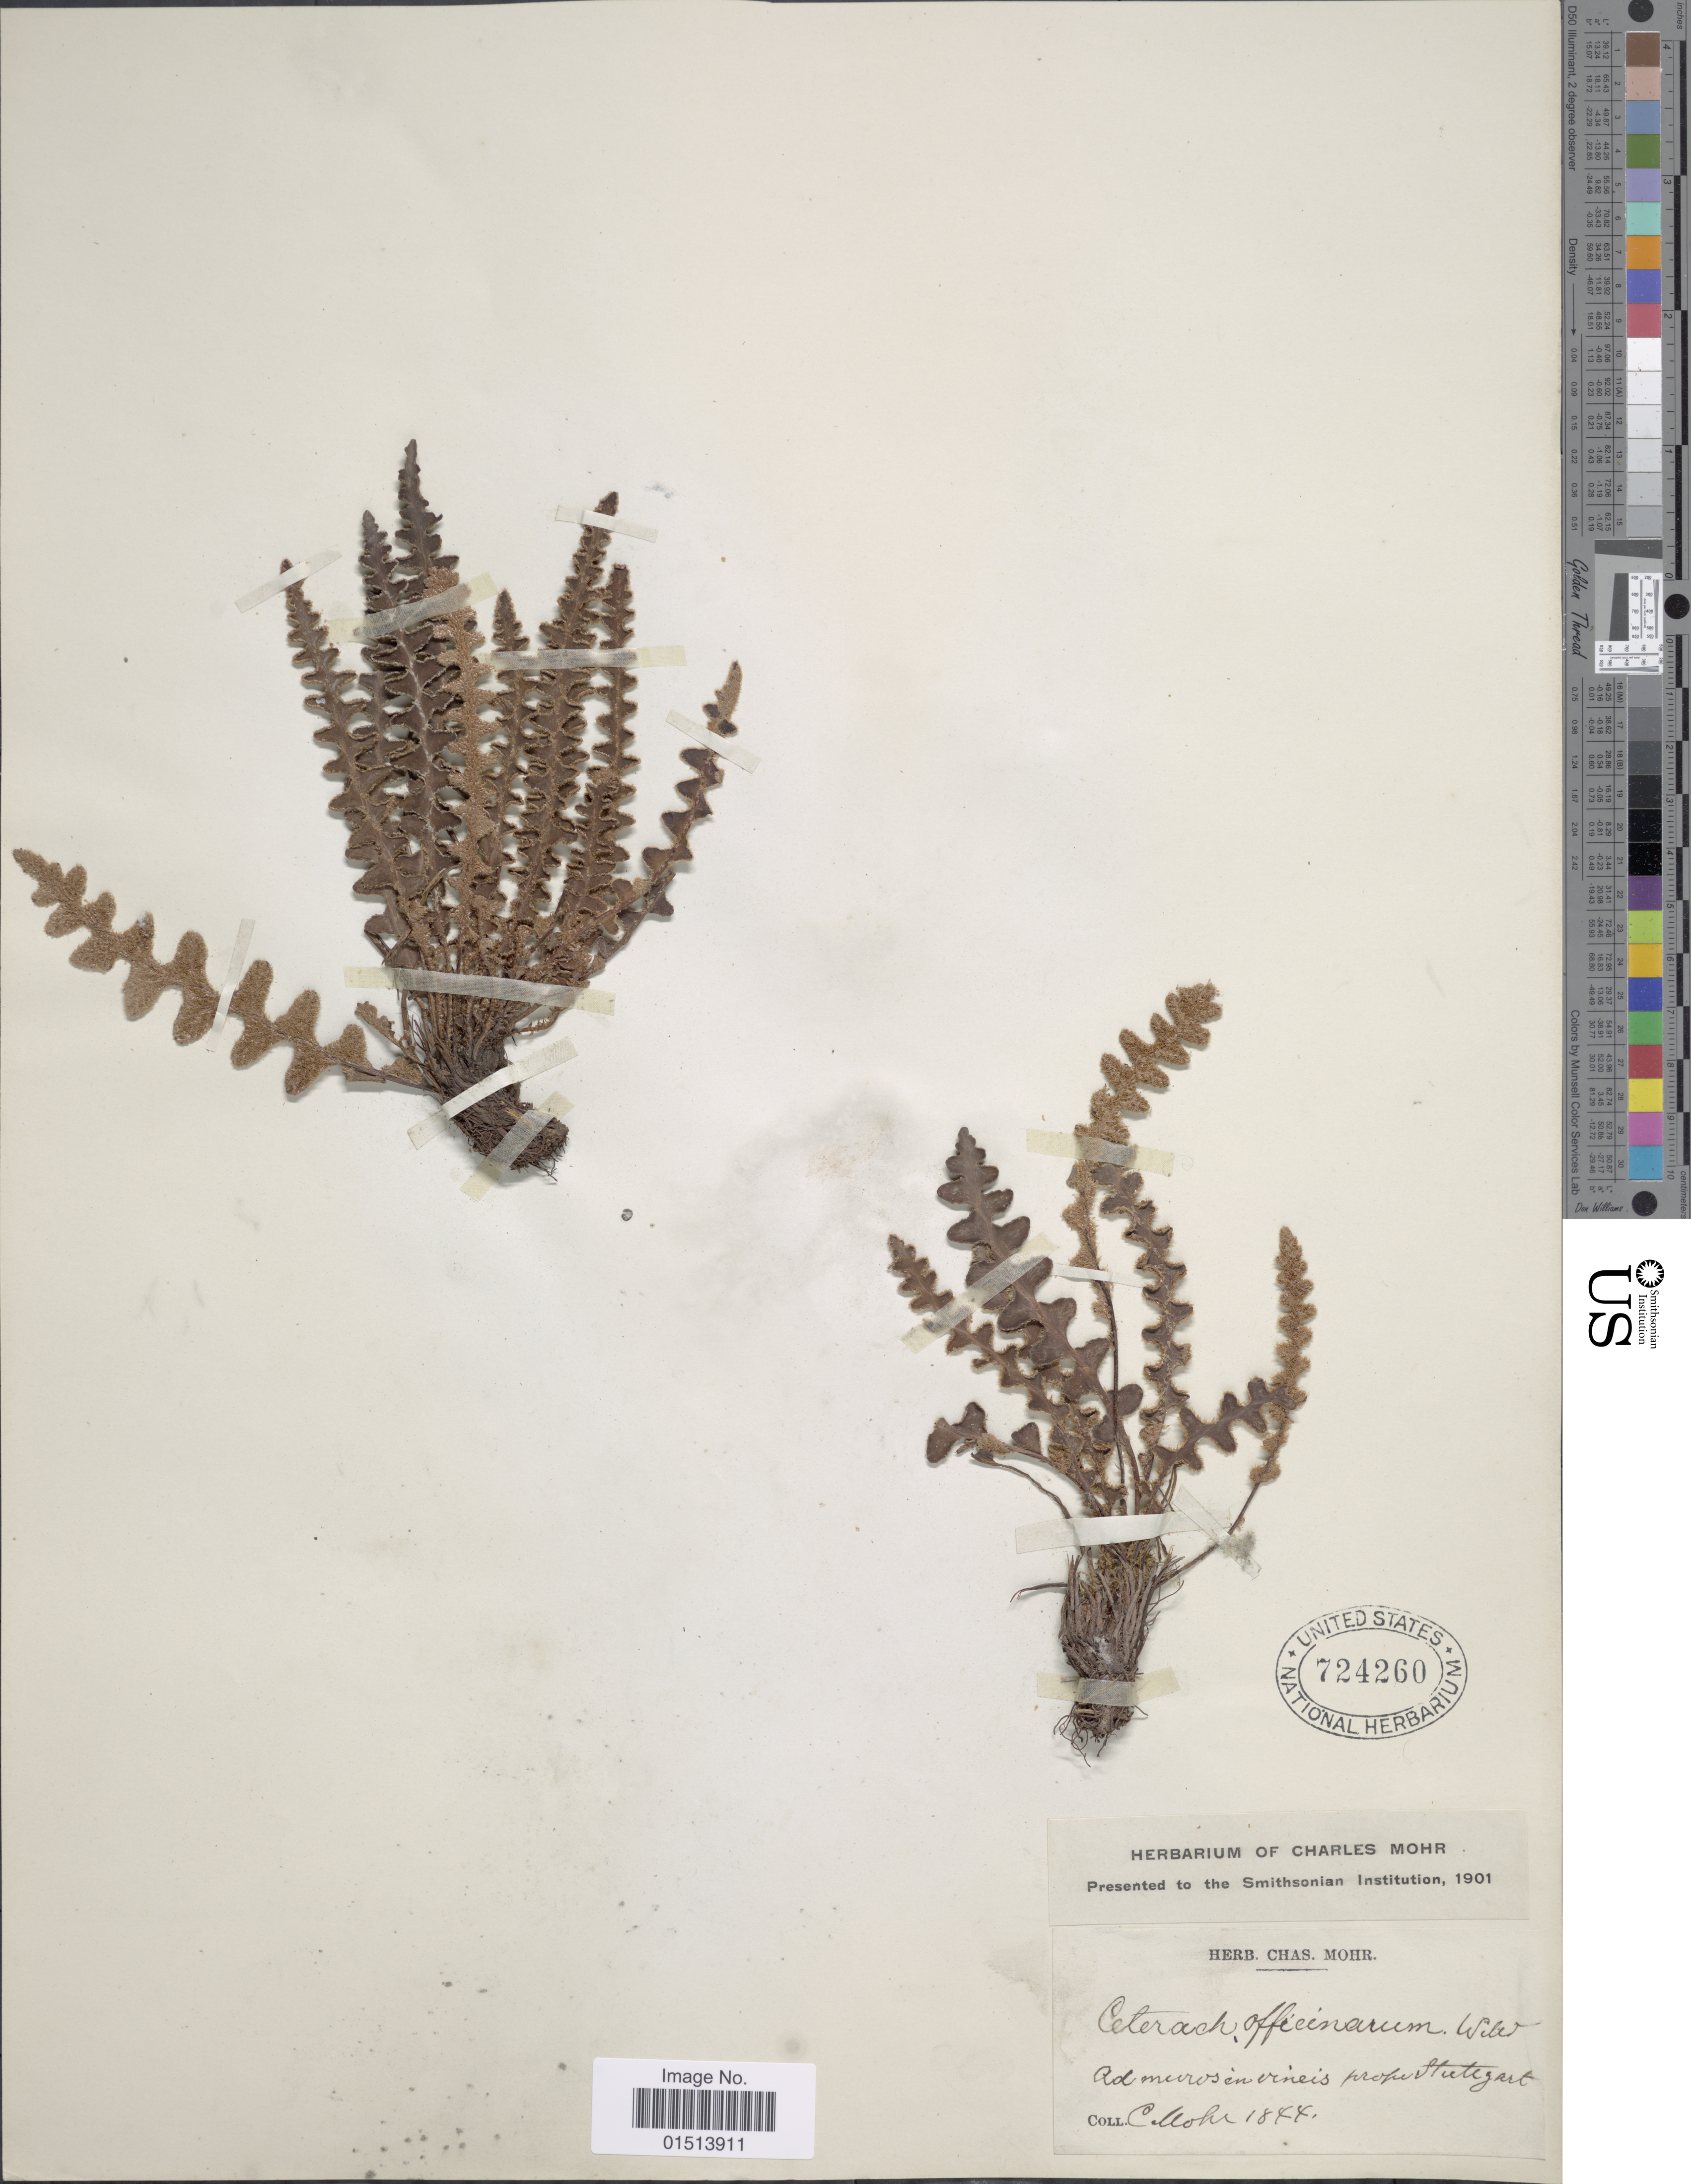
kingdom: Plantae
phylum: Tracheophyta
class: Polypodiopsida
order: Polypodiales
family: Aspleniaceae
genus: Asplenium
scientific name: Asplenium officinarum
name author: DC.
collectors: Mohr, C. T. (herbarium)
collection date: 1877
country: Germany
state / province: Baden-Württemberg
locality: Ad muros in vineis prope Stutegart [interpreted]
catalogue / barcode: US 724260